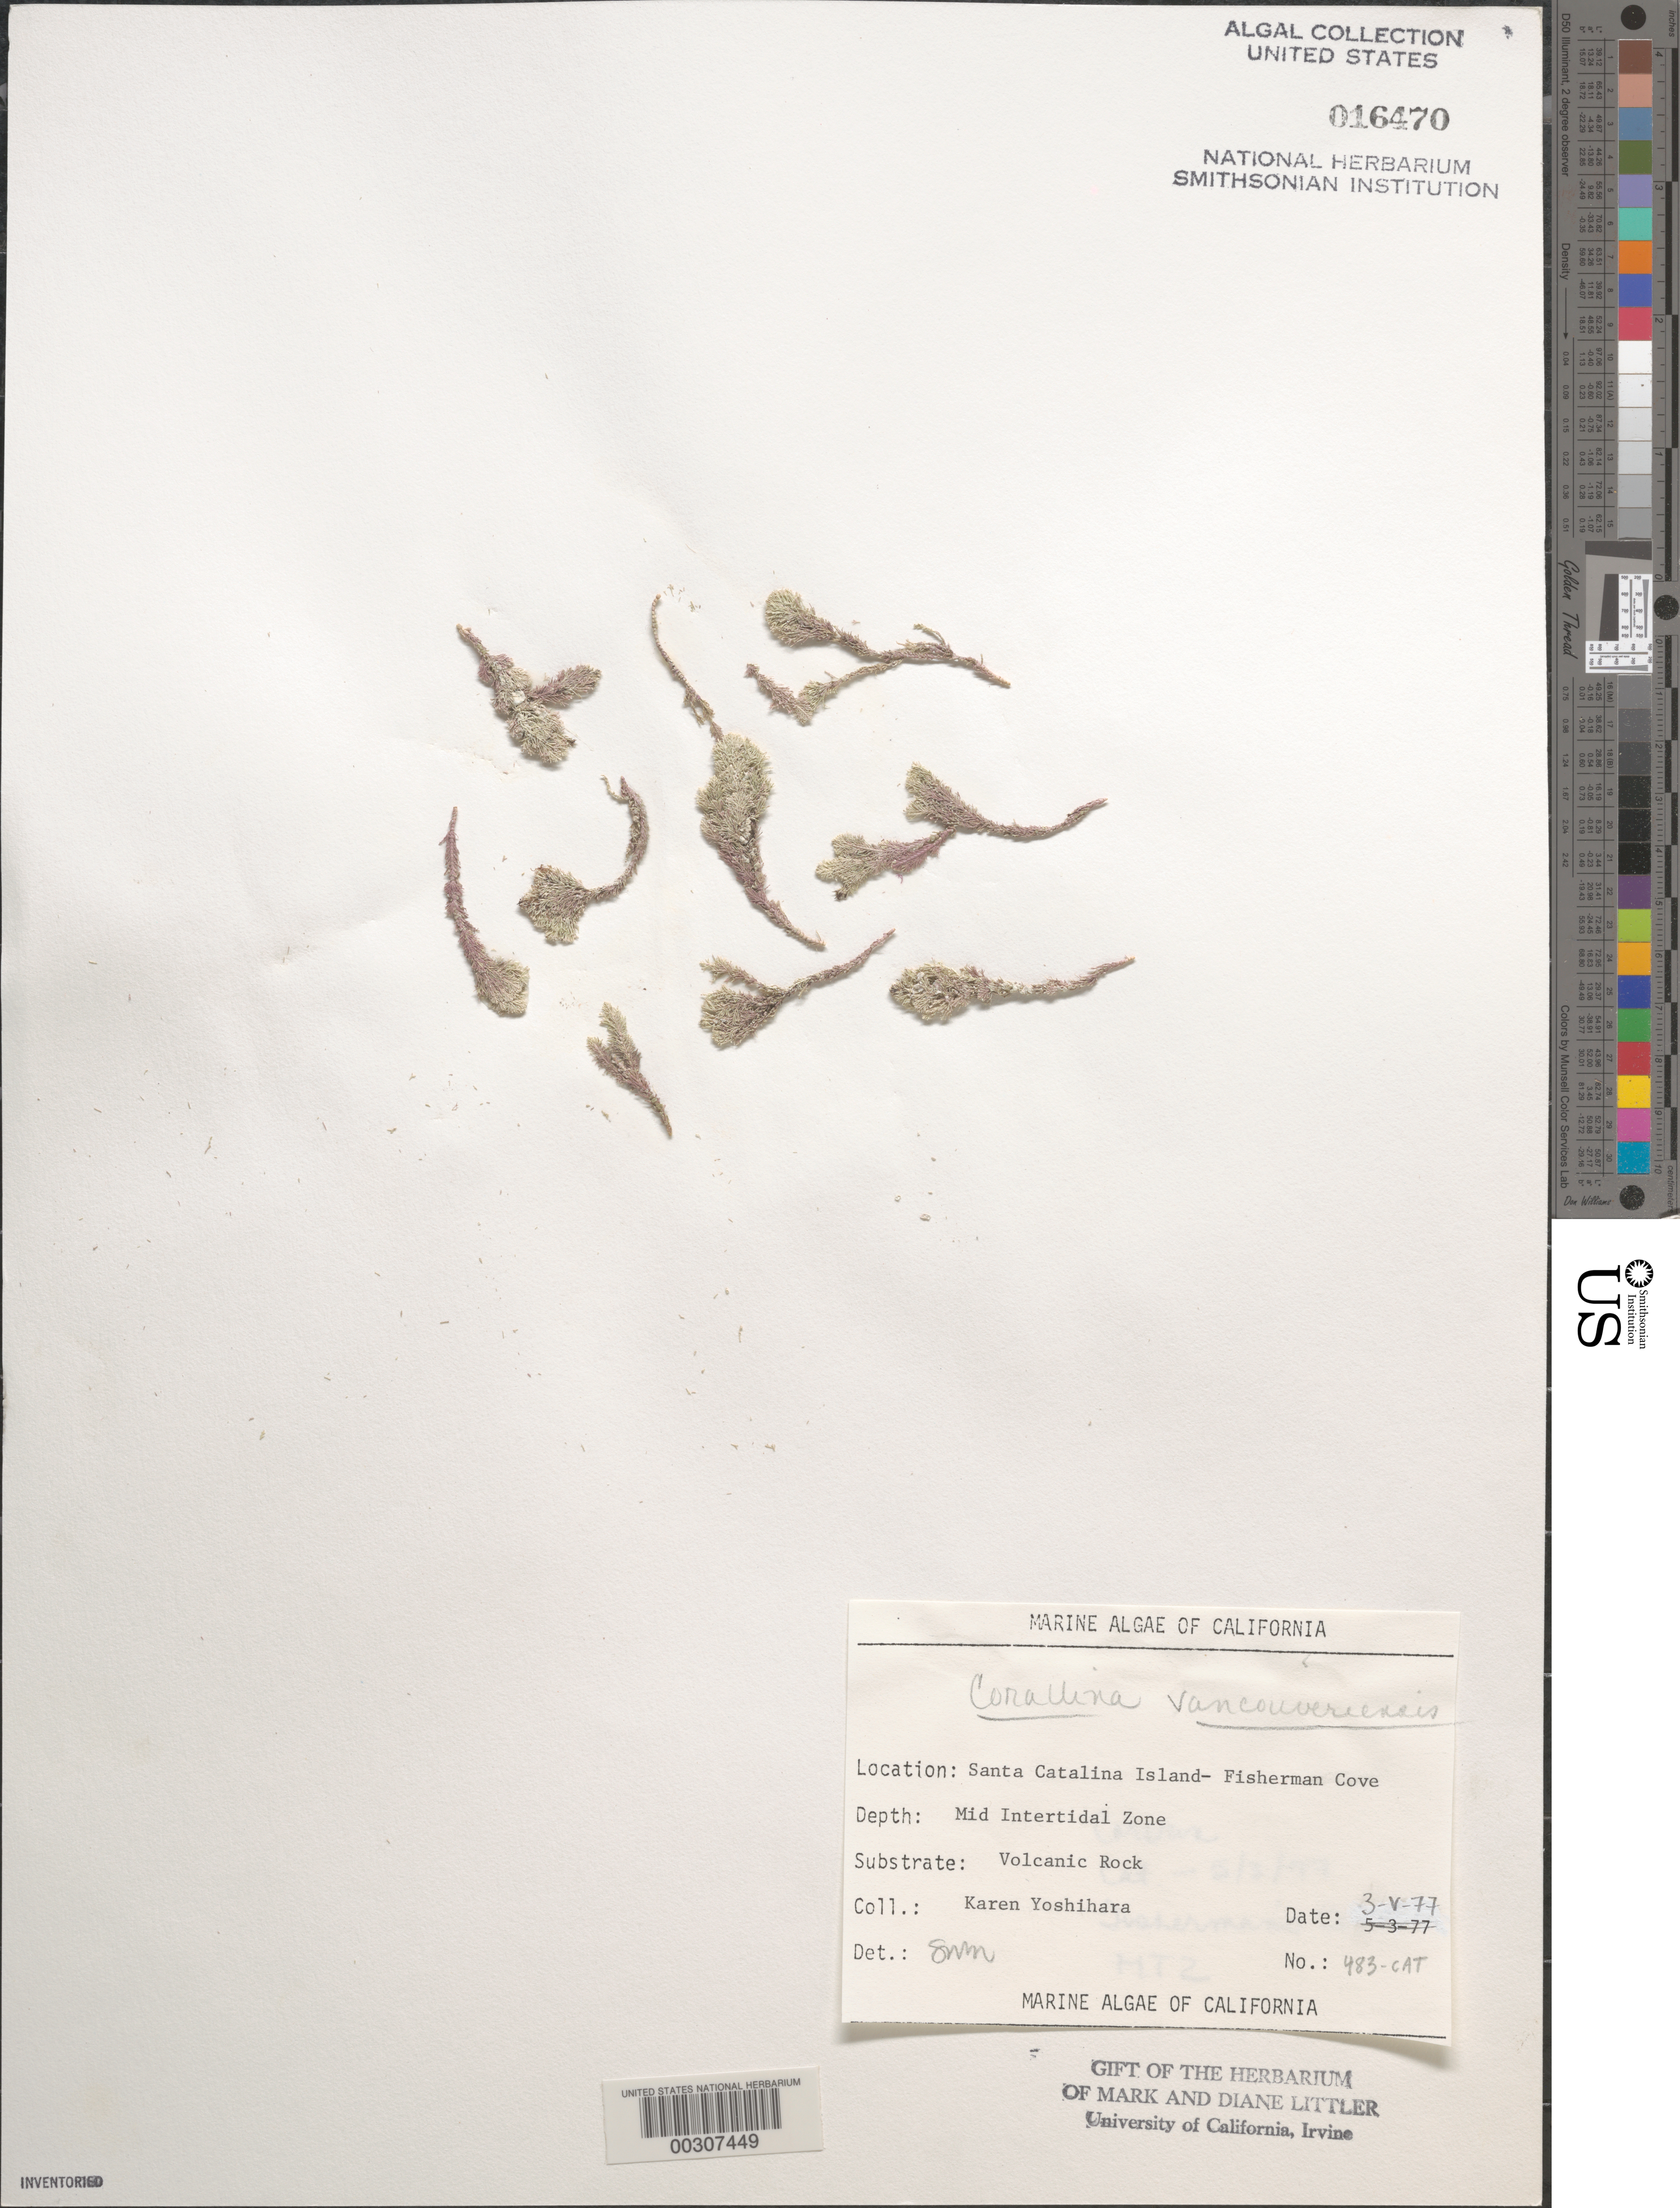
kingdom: Plantae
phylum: Rhodophyta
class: Florideophyceae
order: Corallinales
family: Corallinaceae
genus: Corallina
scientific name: Corallina vancouveriensis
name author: Yendo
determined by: Murray, S. N.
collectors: K. Yoshihara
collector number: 483-cat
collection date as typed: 03 May 1977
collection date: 1977-05-03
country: United States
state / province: California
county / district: Los Angeles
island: Santa Catalina Island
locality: Fishermen Cove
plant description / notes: BLM-SOCALBIGHT Rocky Intertidal Survey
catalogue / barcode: US 16470